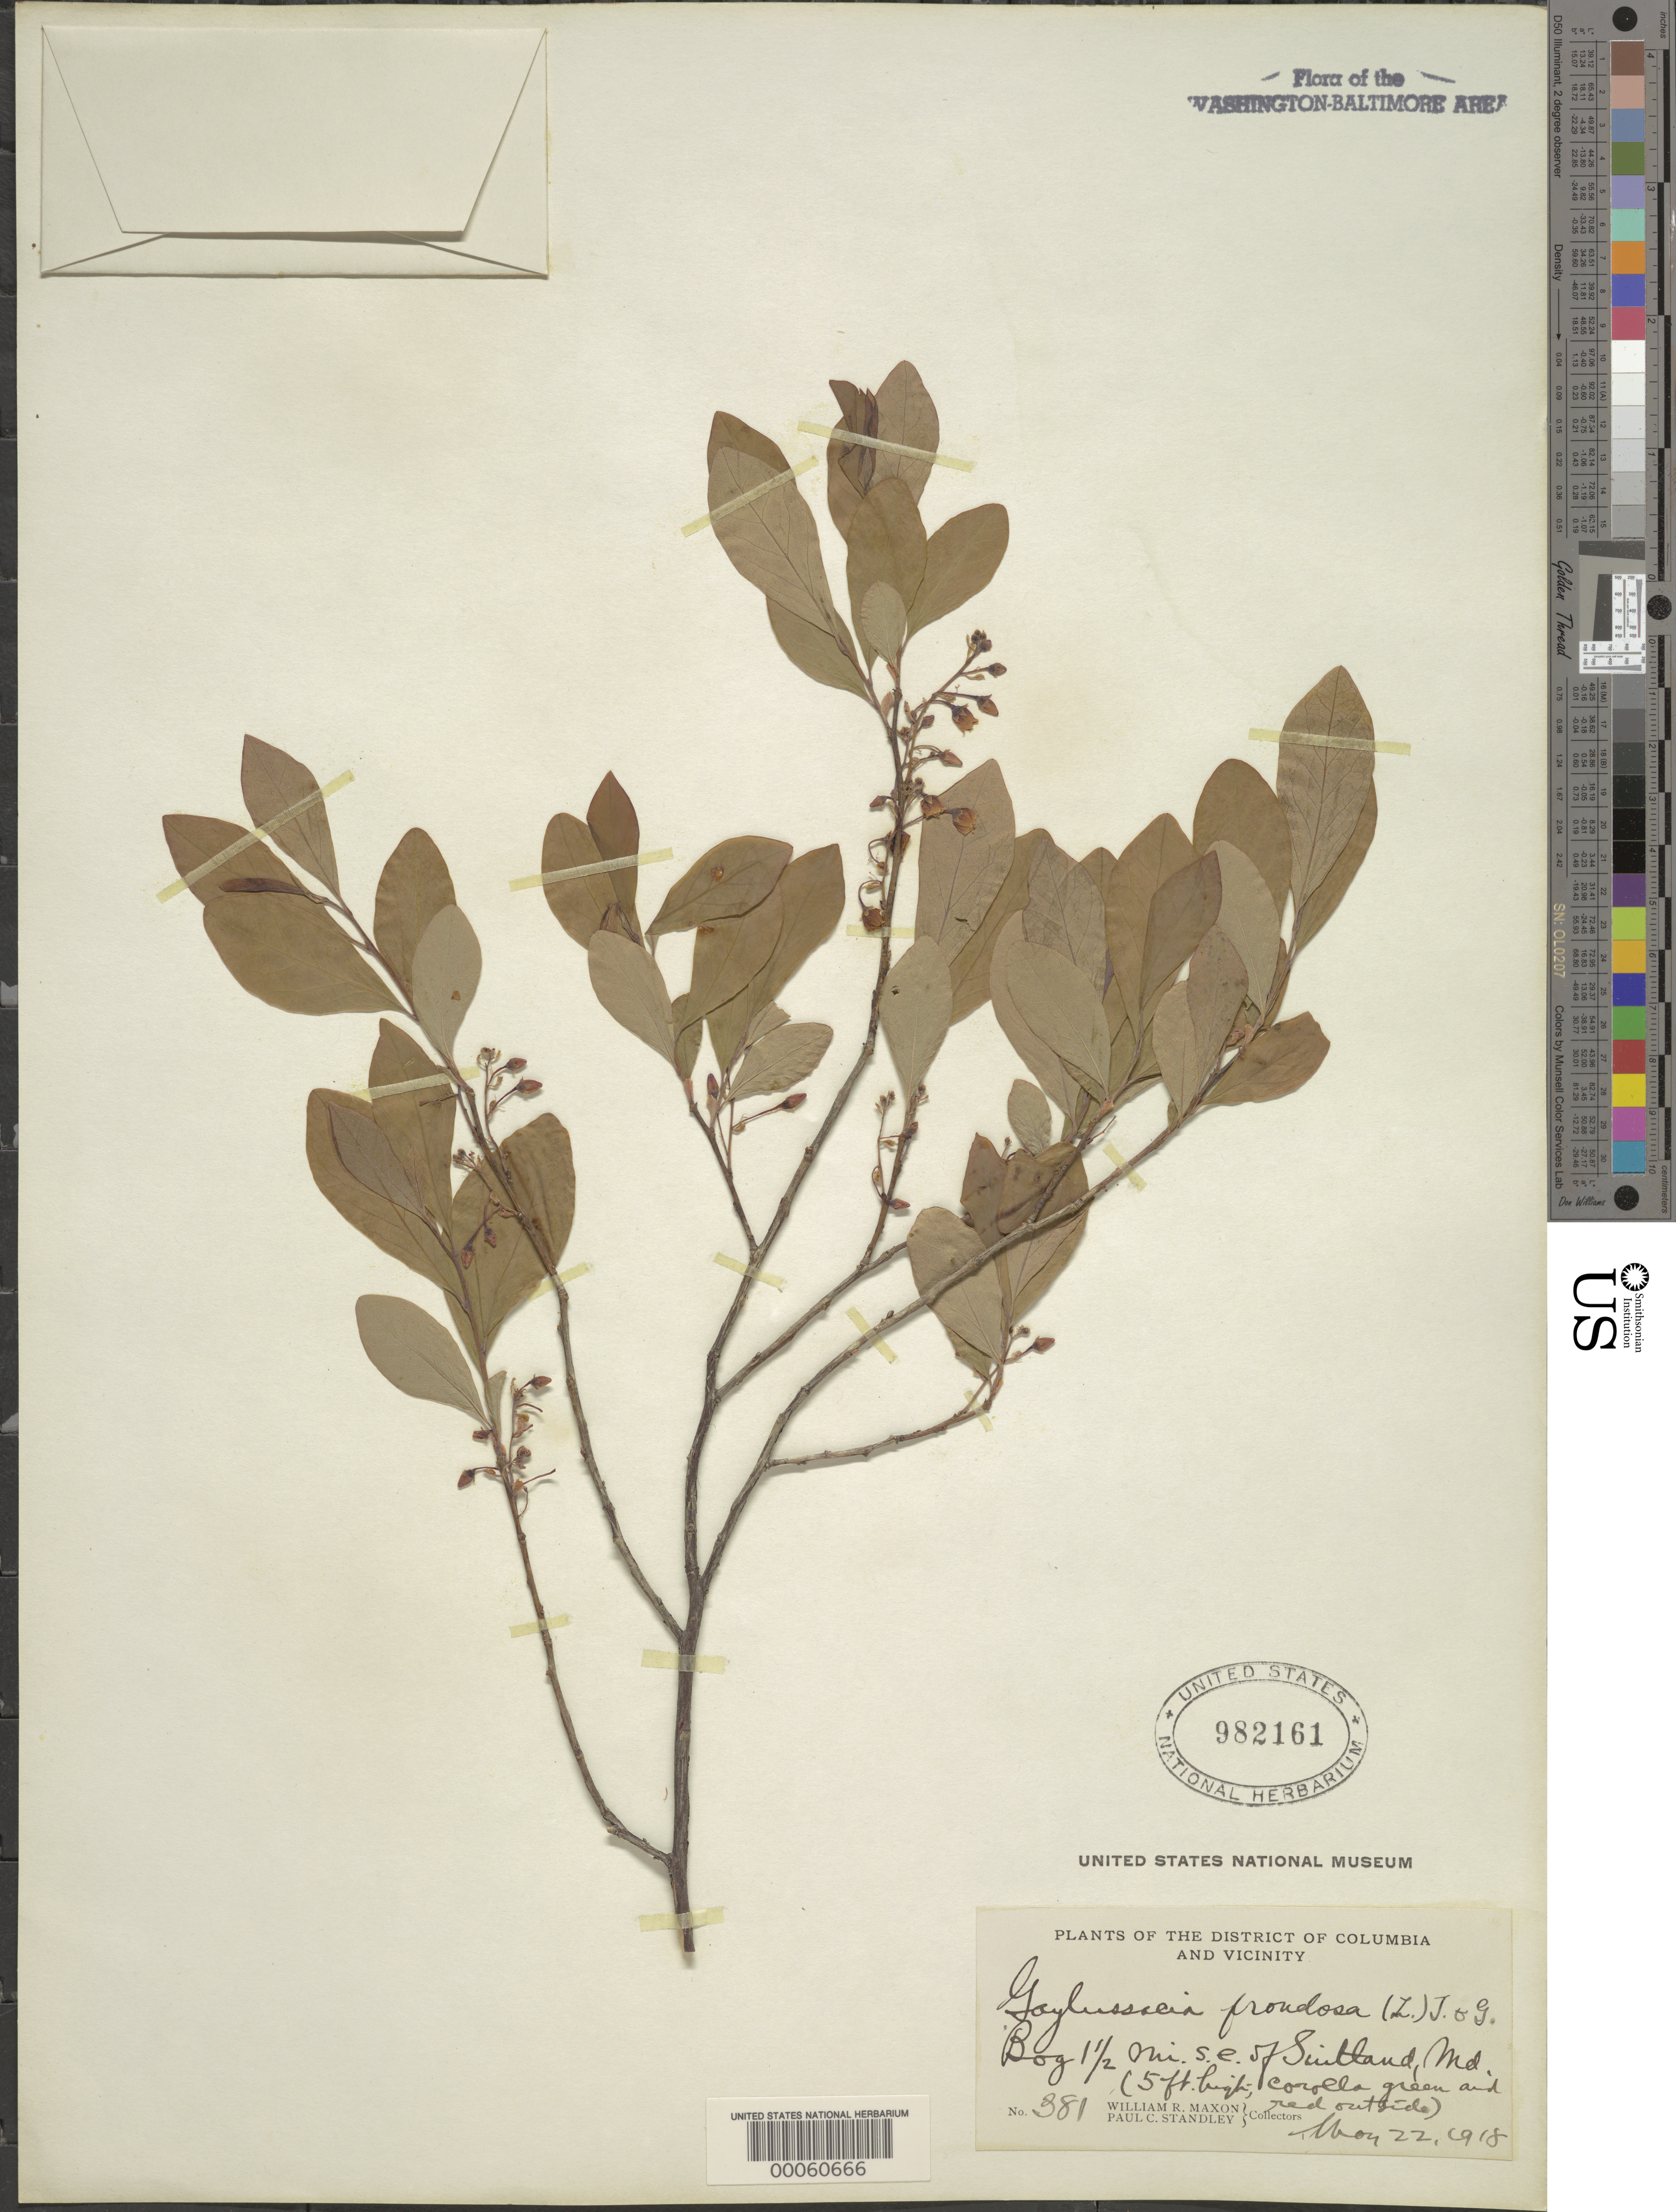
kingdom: Plantae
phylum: Tracheophyta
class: Magnoliopsida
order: Ericales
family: Ericaceae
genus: Gaylussacia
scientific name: Gaylussacia frondosa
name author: (L.) Torr. & A. Gray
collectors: W. R. Maxon & P. C. Standley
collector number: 381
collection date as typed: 22 May 1918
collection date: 1918-05-22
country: United States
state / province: Maryland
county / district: Prince George's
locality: Southeast of Suitland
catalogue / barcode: US 982161